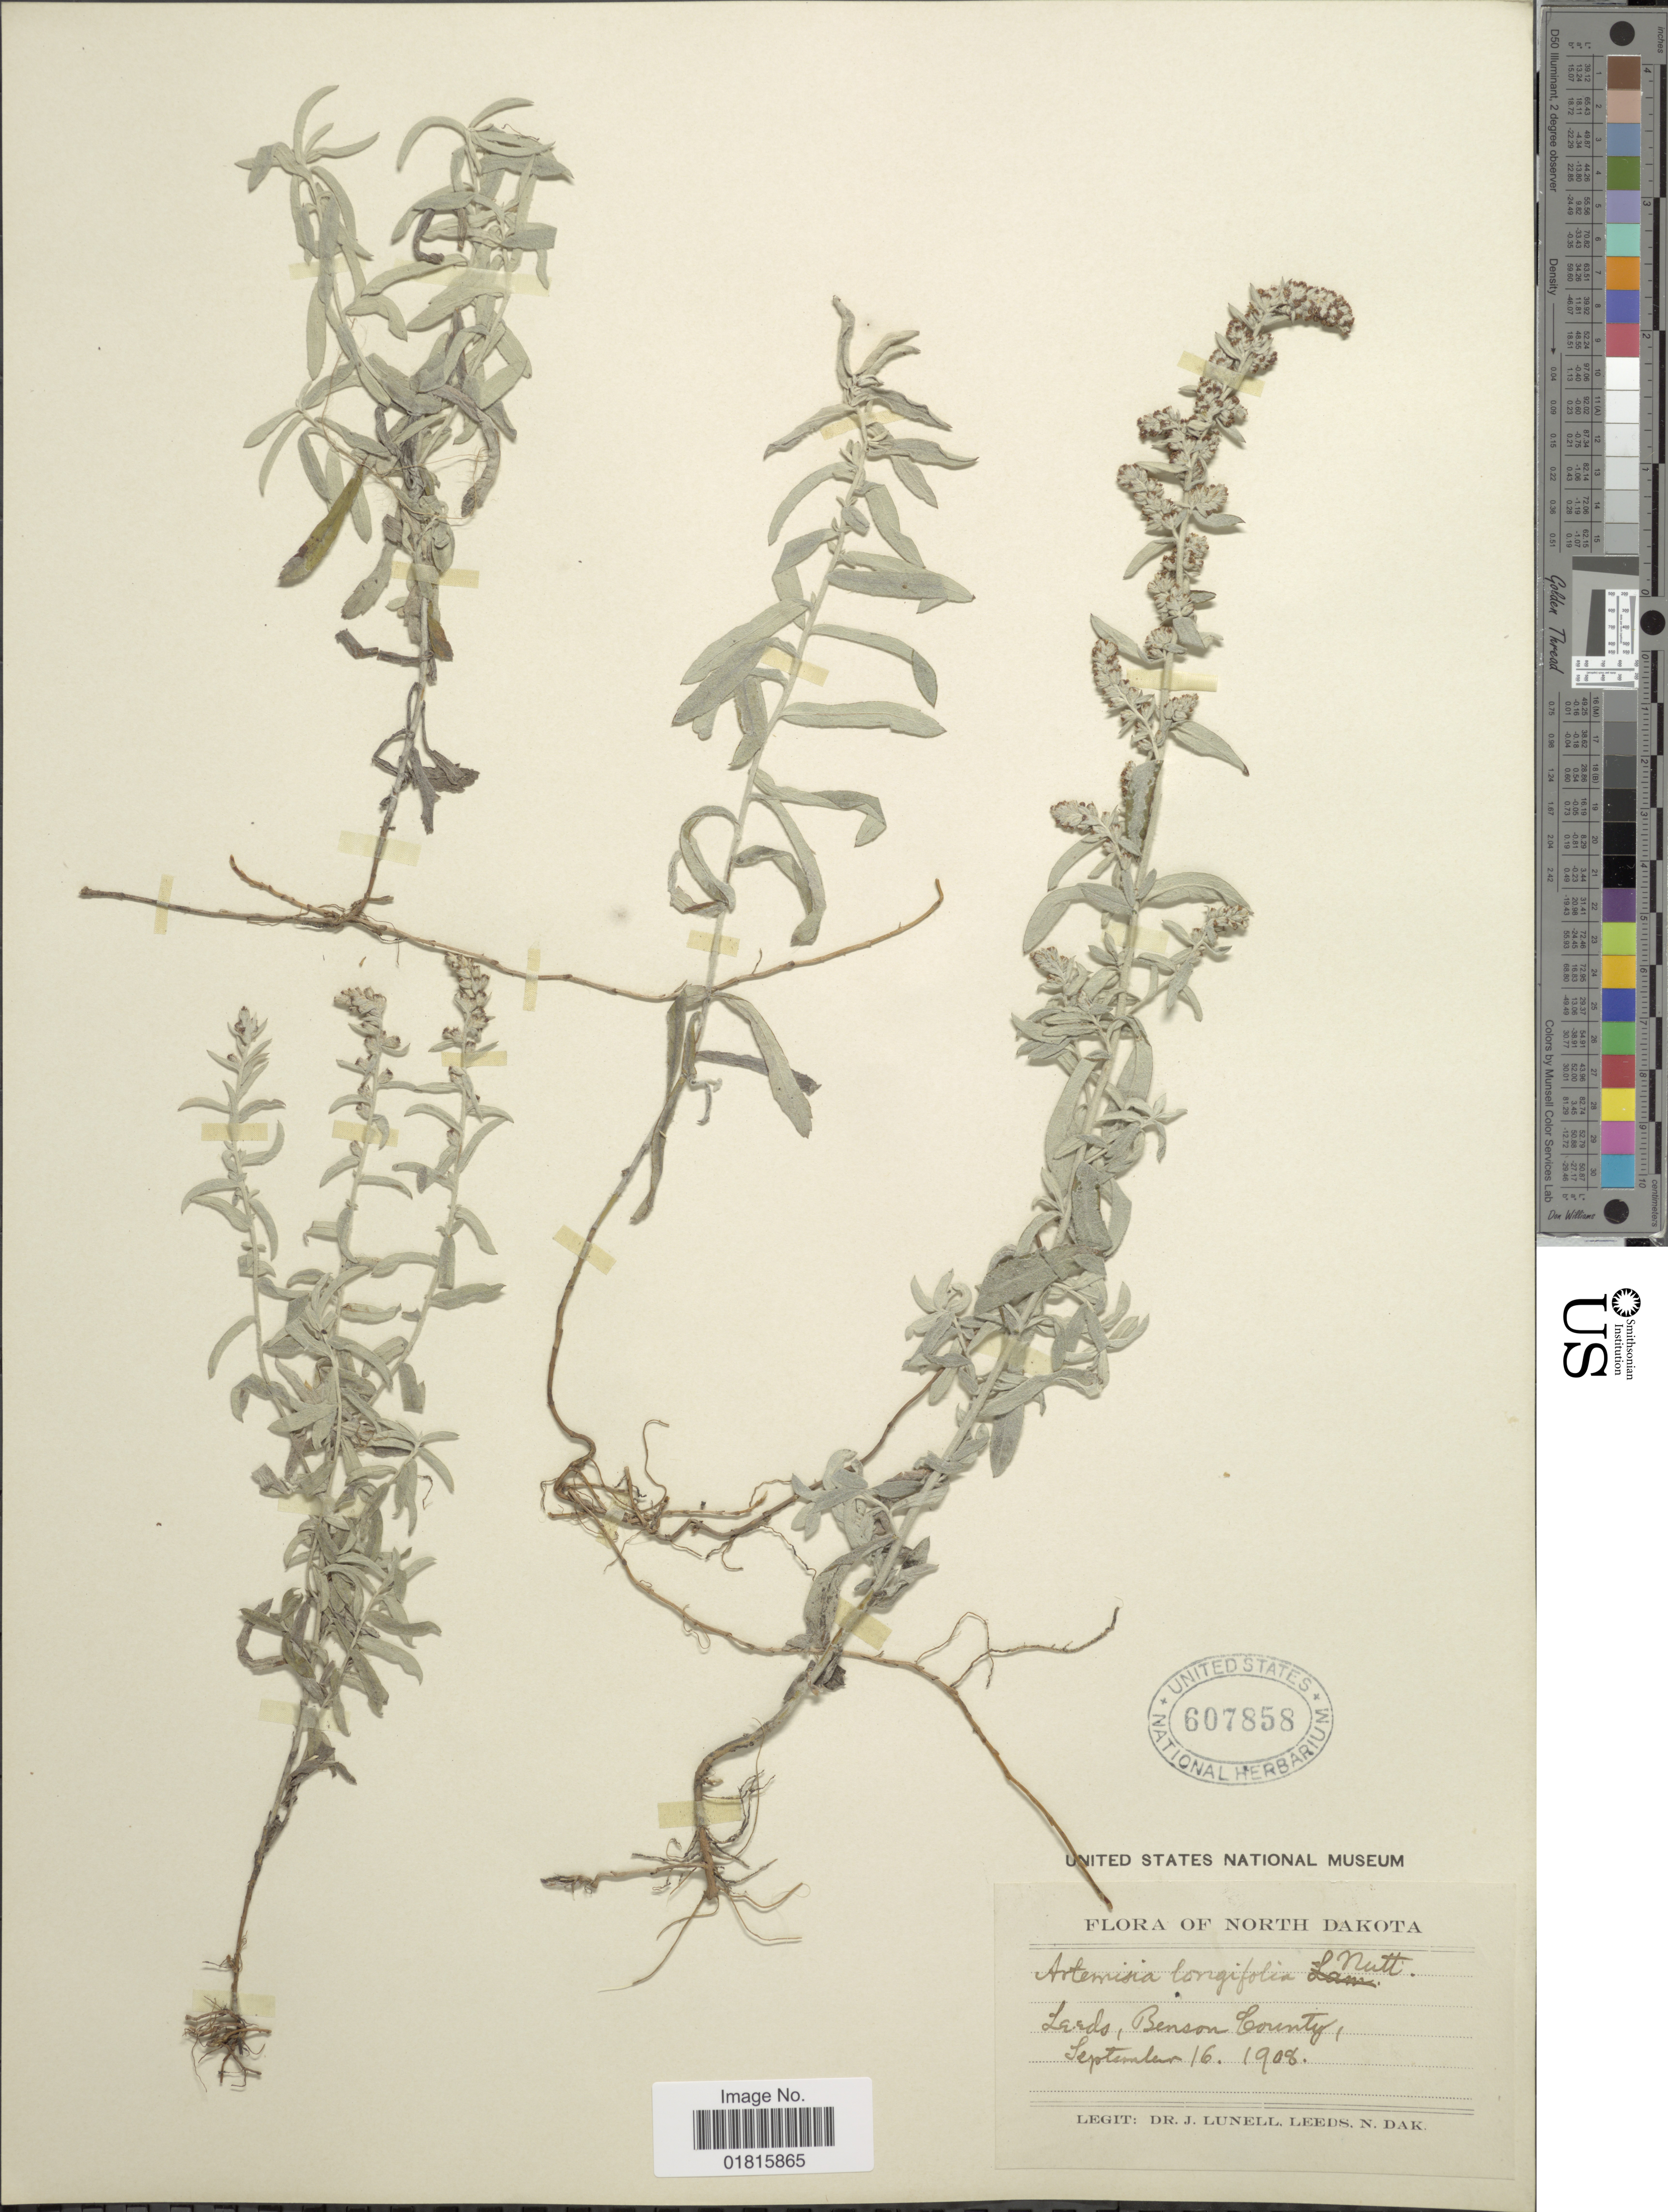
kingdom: Plantae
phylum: Tracheophyta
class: Magnoliopsida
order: Asterales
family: Asteraceae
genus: Artemisia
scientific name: Artemisia gnaphaloides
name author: Nutt.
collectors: J. Lunell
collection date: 1908-09-16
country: United States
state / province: North Dakota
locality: Leeds, Benson County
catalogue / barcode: US 607858